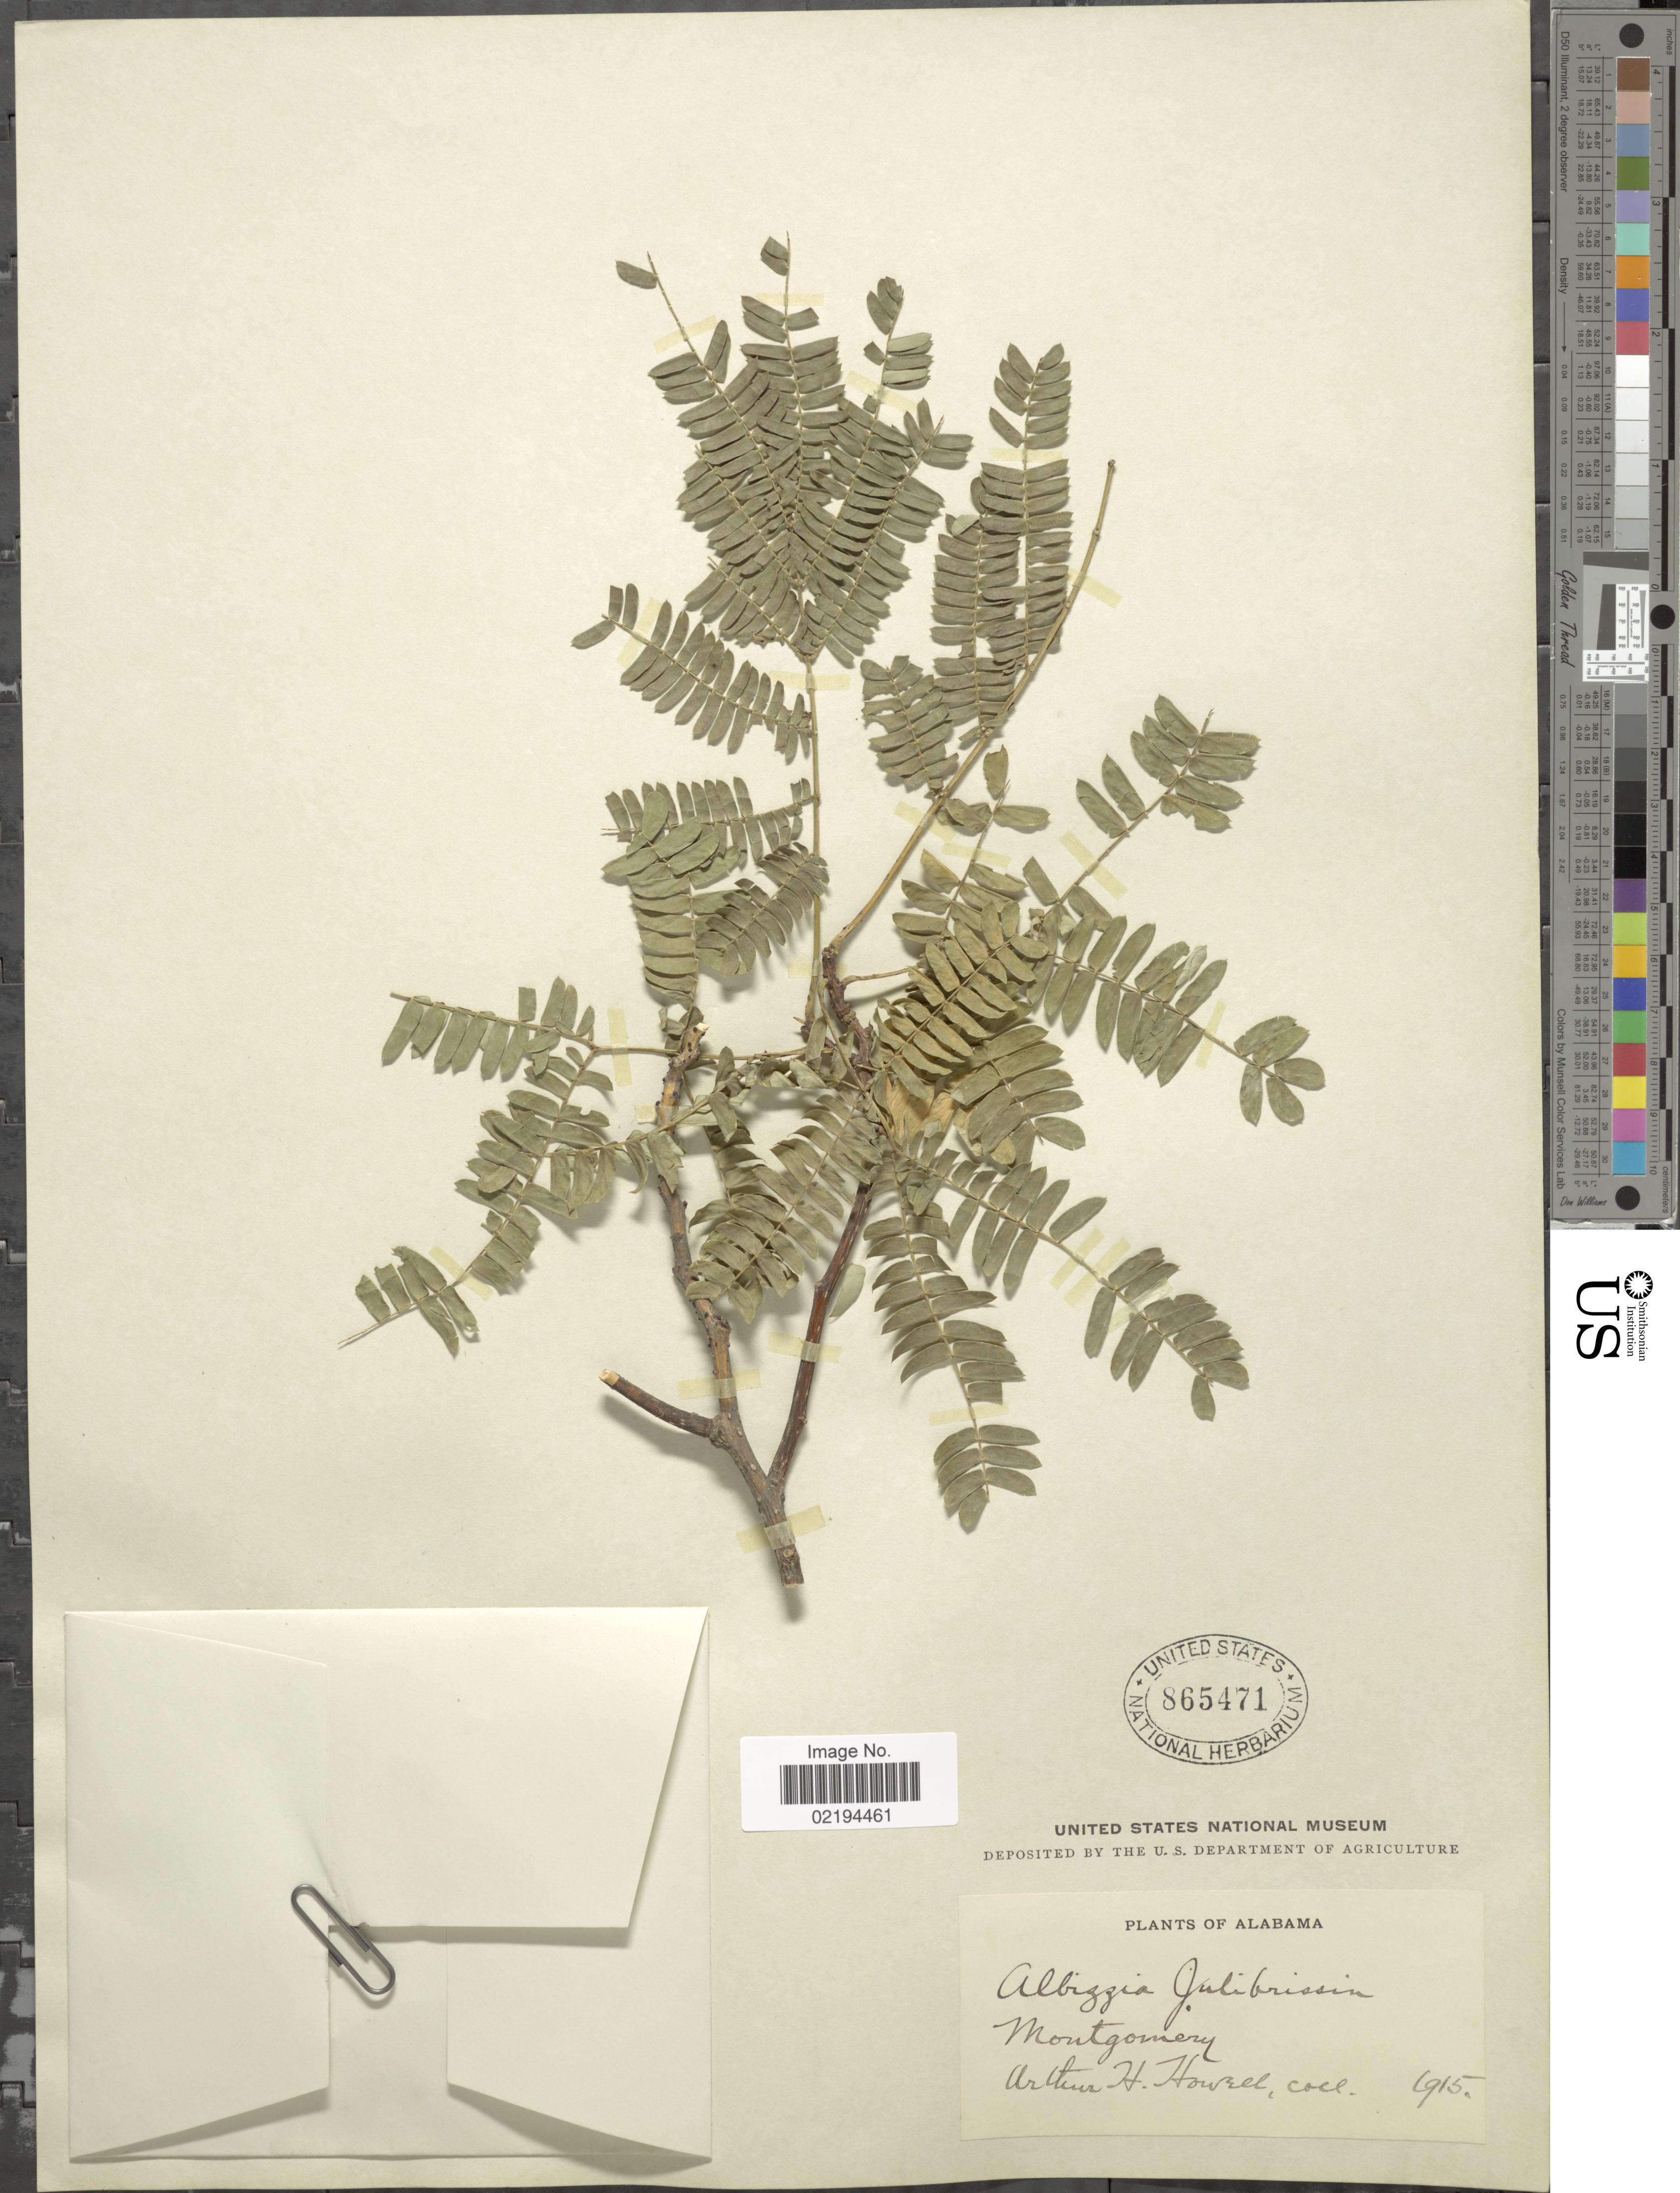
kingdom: Plantae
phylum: Tracheophyta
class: Magnoliopsida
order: Fabales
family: Fabaceae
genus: Albizia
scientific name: Albizia julibrissin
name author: Durazz.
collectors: A. Howell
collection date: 1915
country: United States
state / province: Alabama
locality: Montgomery.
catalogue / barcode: US 865471